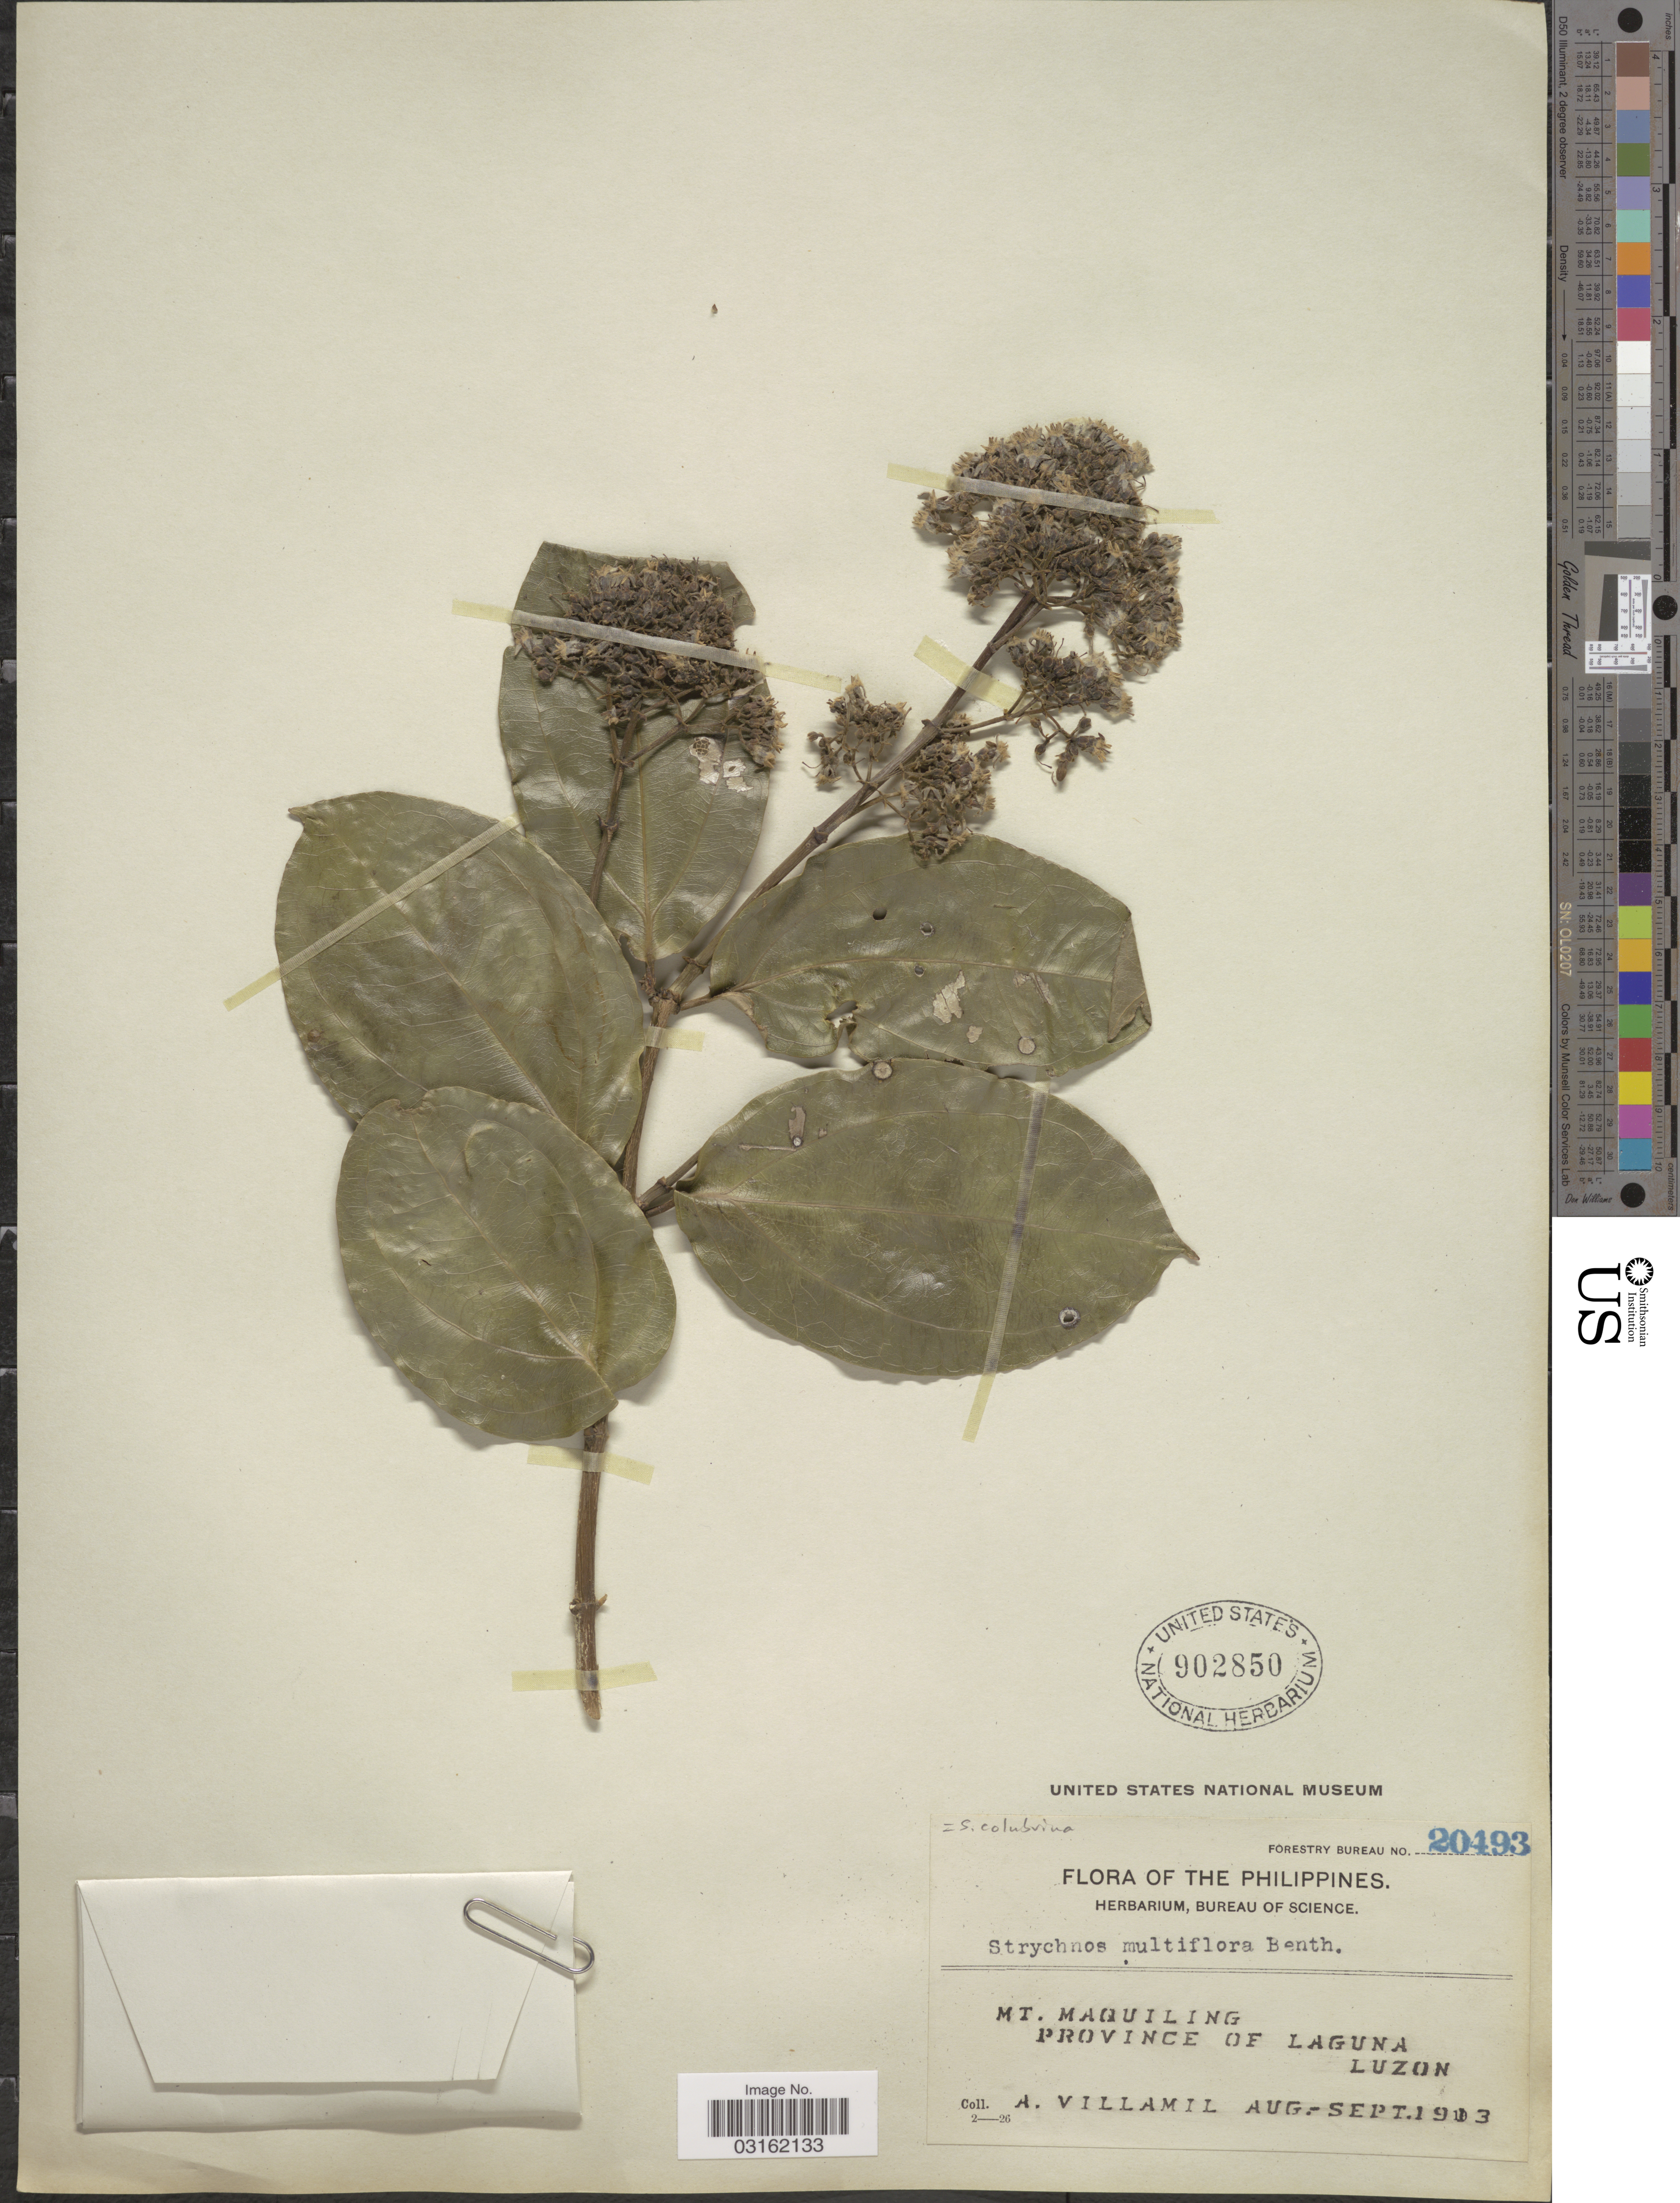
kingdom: Plantae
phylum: Tracheophyta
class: Magnoliopsida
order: Gentianales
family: Loganiaceae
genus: Strychnos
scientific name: Strychnos colubrina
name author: L.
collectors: A. Villamil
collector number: Forestry Bureau 20493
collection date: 1913-08/1913-09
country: Philippines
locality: Mt. Maquiling, Province of Laguna, Luzon.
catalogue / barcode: US 902850